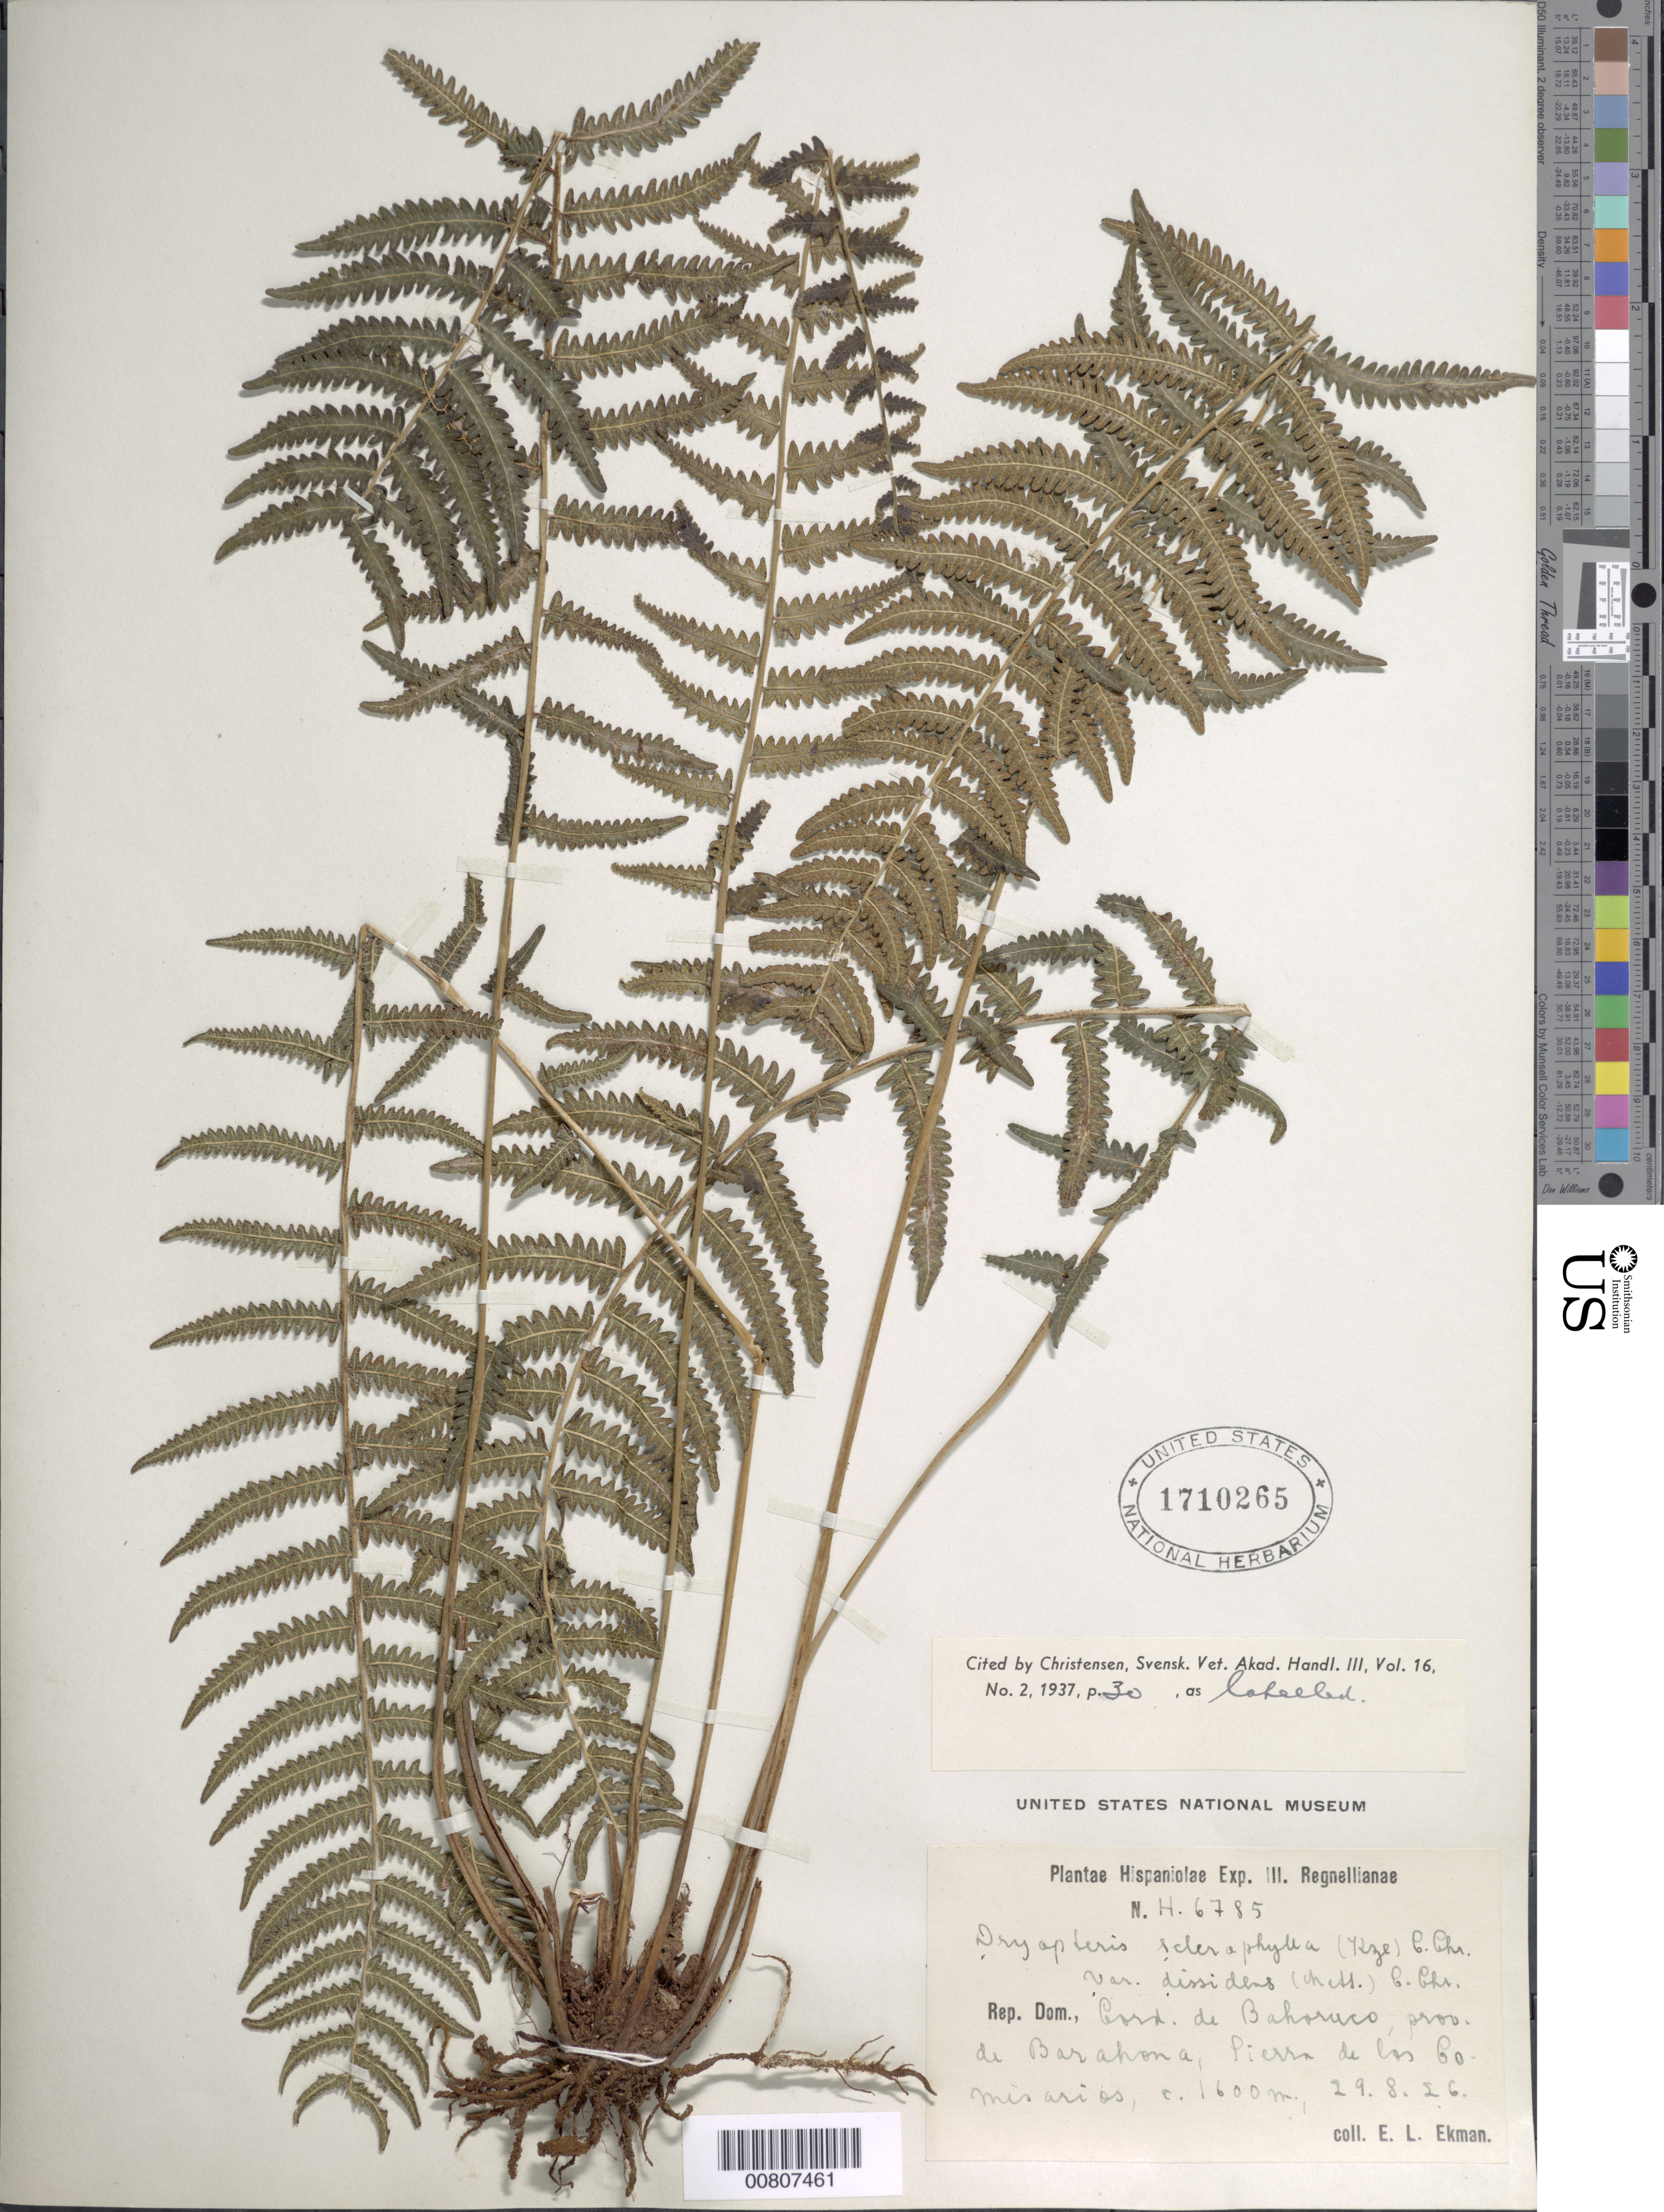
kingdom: Plantae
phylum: Tracheophyta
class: Polypodiopsida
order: Polypodiales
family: Thelypteridaceae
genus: Goniopteris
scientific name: Goniopteris sclerophylla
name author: (Poepp.) C.V. Morton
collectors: E. L. Ekman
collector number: H 6785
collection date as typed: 29 Aug 1926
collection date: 1926-08-29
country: Dominican Republic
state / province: Barahona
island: Hispaniola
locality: Cordillera de Bahoruco, Sierra de las Comisairos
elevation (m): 1600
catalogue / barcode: US 1710265